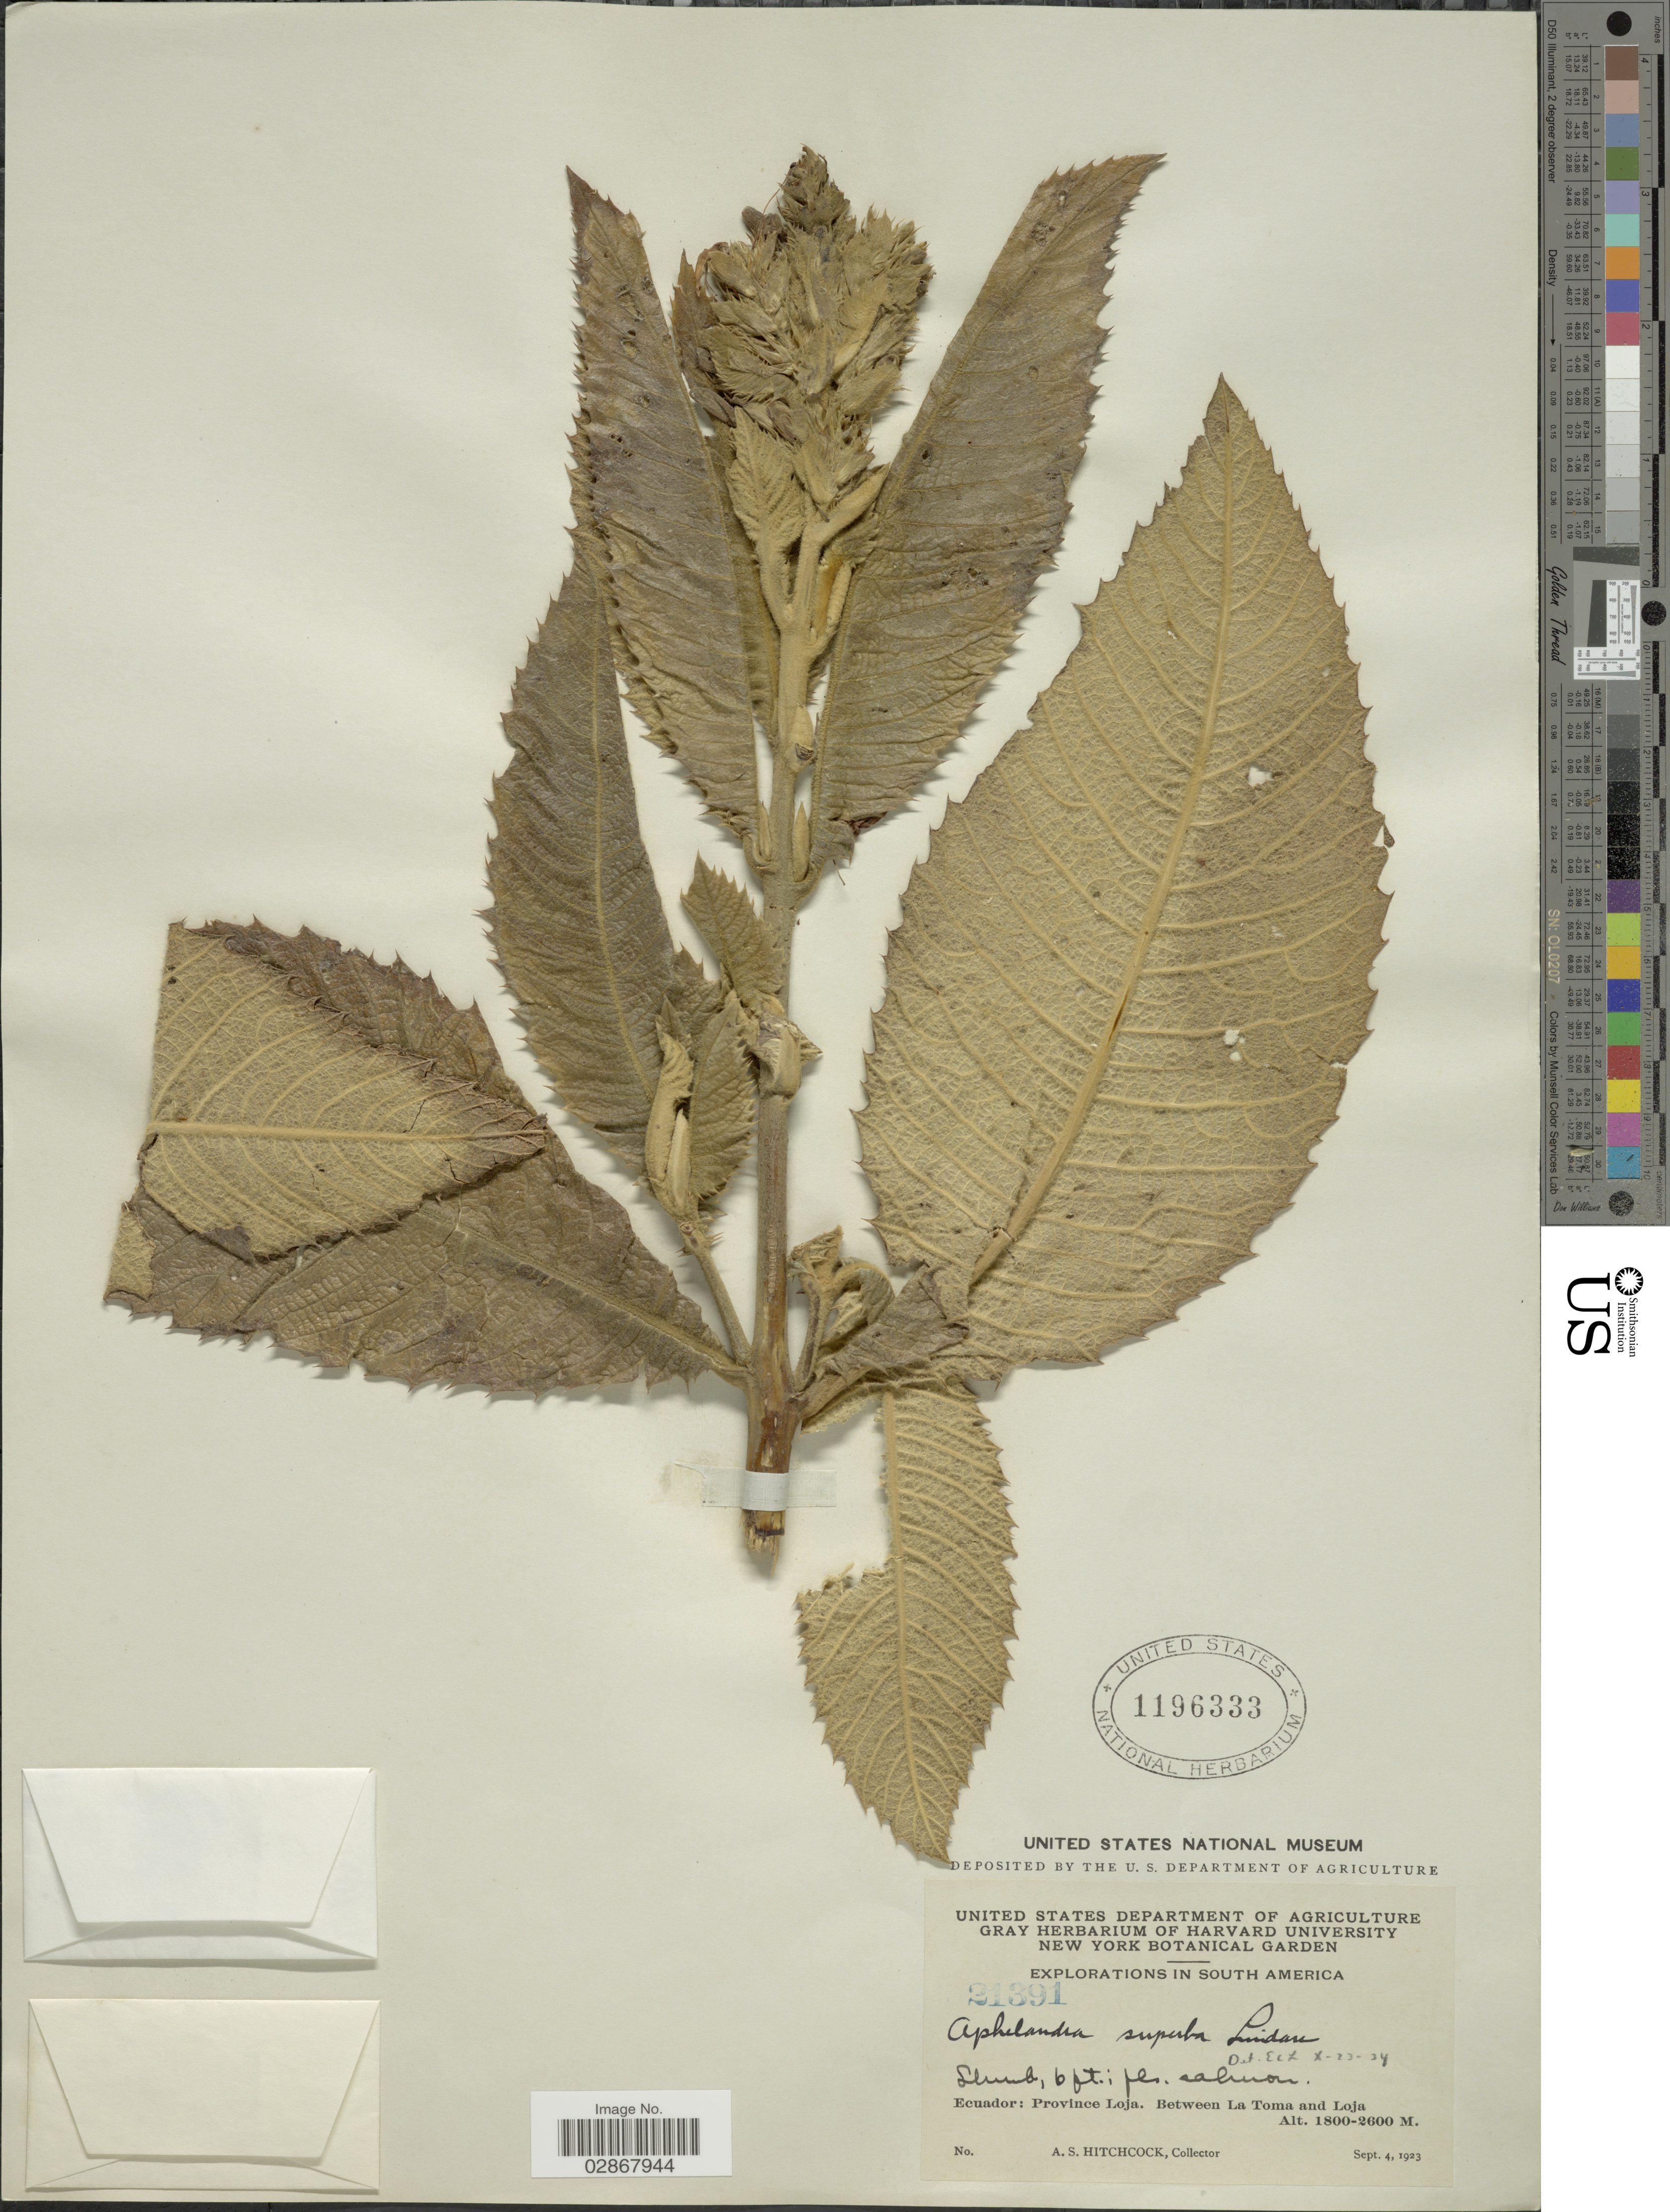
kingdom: Plantae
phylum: Tracheophyta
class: Magnoliopsida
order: Lamiales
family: Acanthaceae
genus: Aphelandra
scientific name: Aphelandra superba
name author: Lindau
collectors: A. S. Hitchcock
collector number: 21391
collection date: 1923-09-04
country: Ecuador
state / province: Loja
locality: Between La Toma and Loja.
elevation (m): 1800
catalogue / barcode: US 1196333